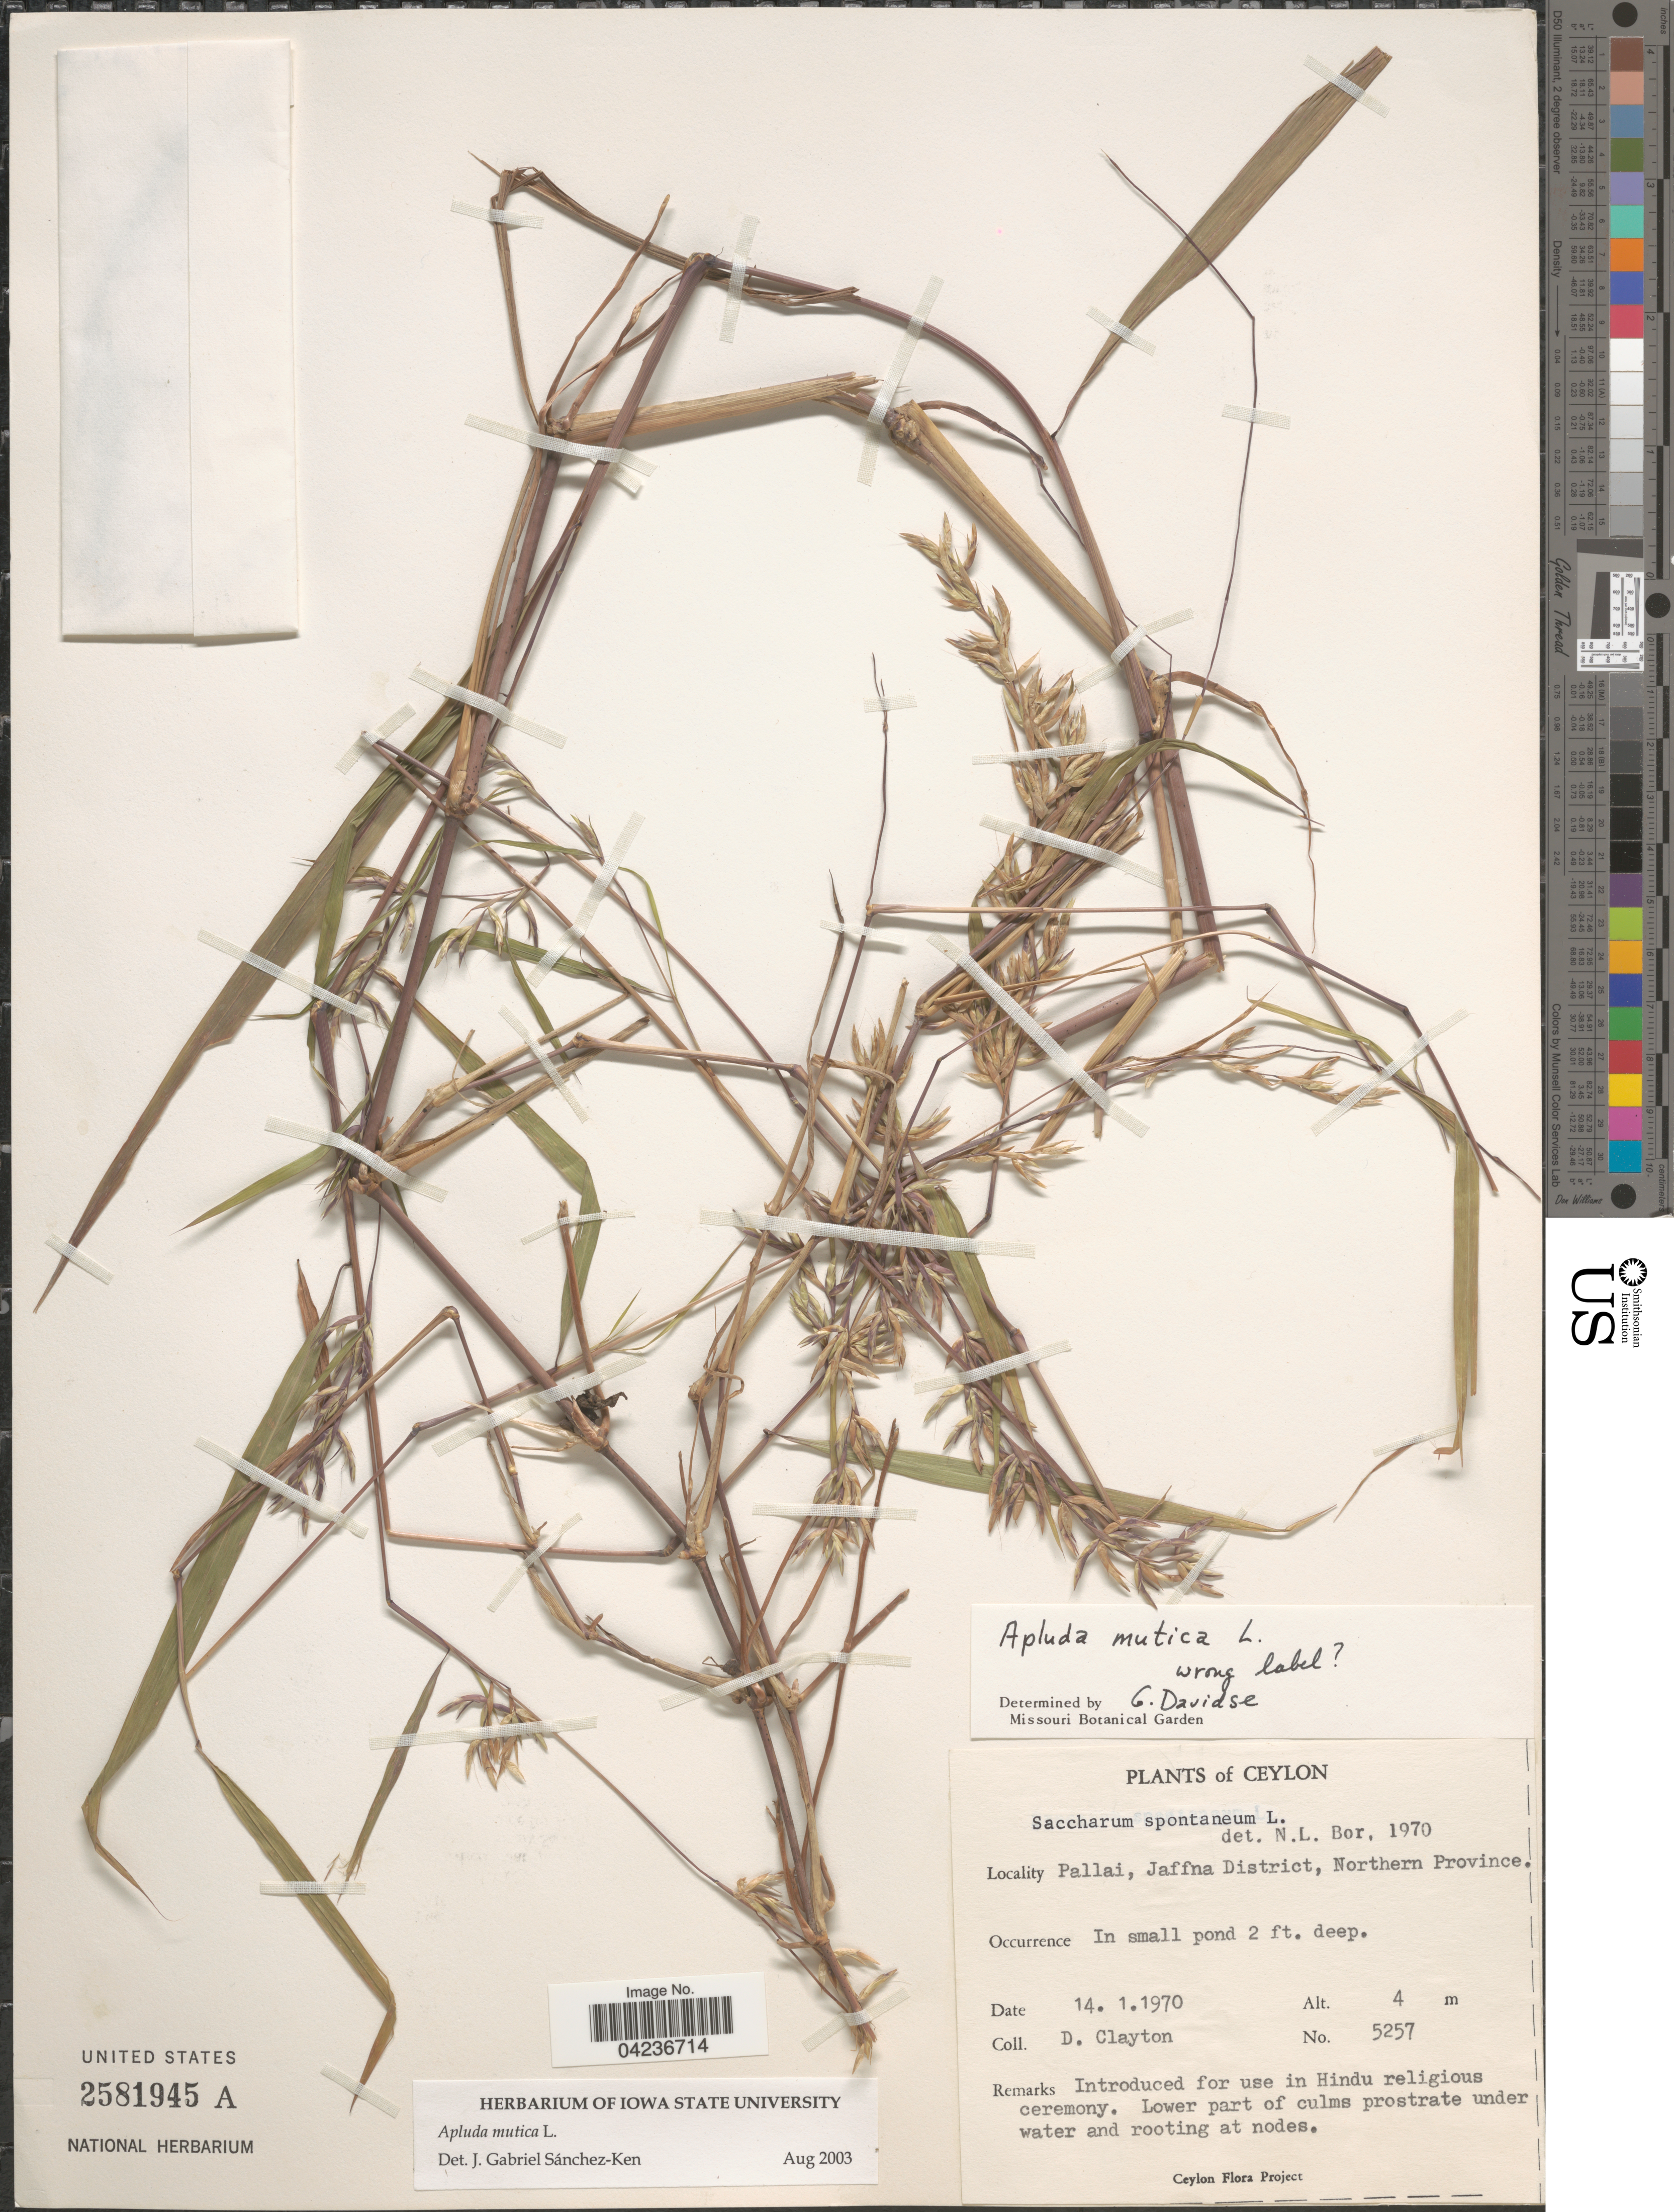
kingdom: Plantae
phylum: Tracheophyta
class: Liliopsida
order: Poales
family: Poaceae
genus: Apluda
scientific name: Apluda mutica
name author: L.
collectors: D. Clayton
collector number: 5257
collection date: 1970-01-14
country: Sri Lanka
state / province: Northern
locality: Ceylon. Pallai, Jaffna District.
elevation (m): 4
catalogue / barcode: US 2581945A